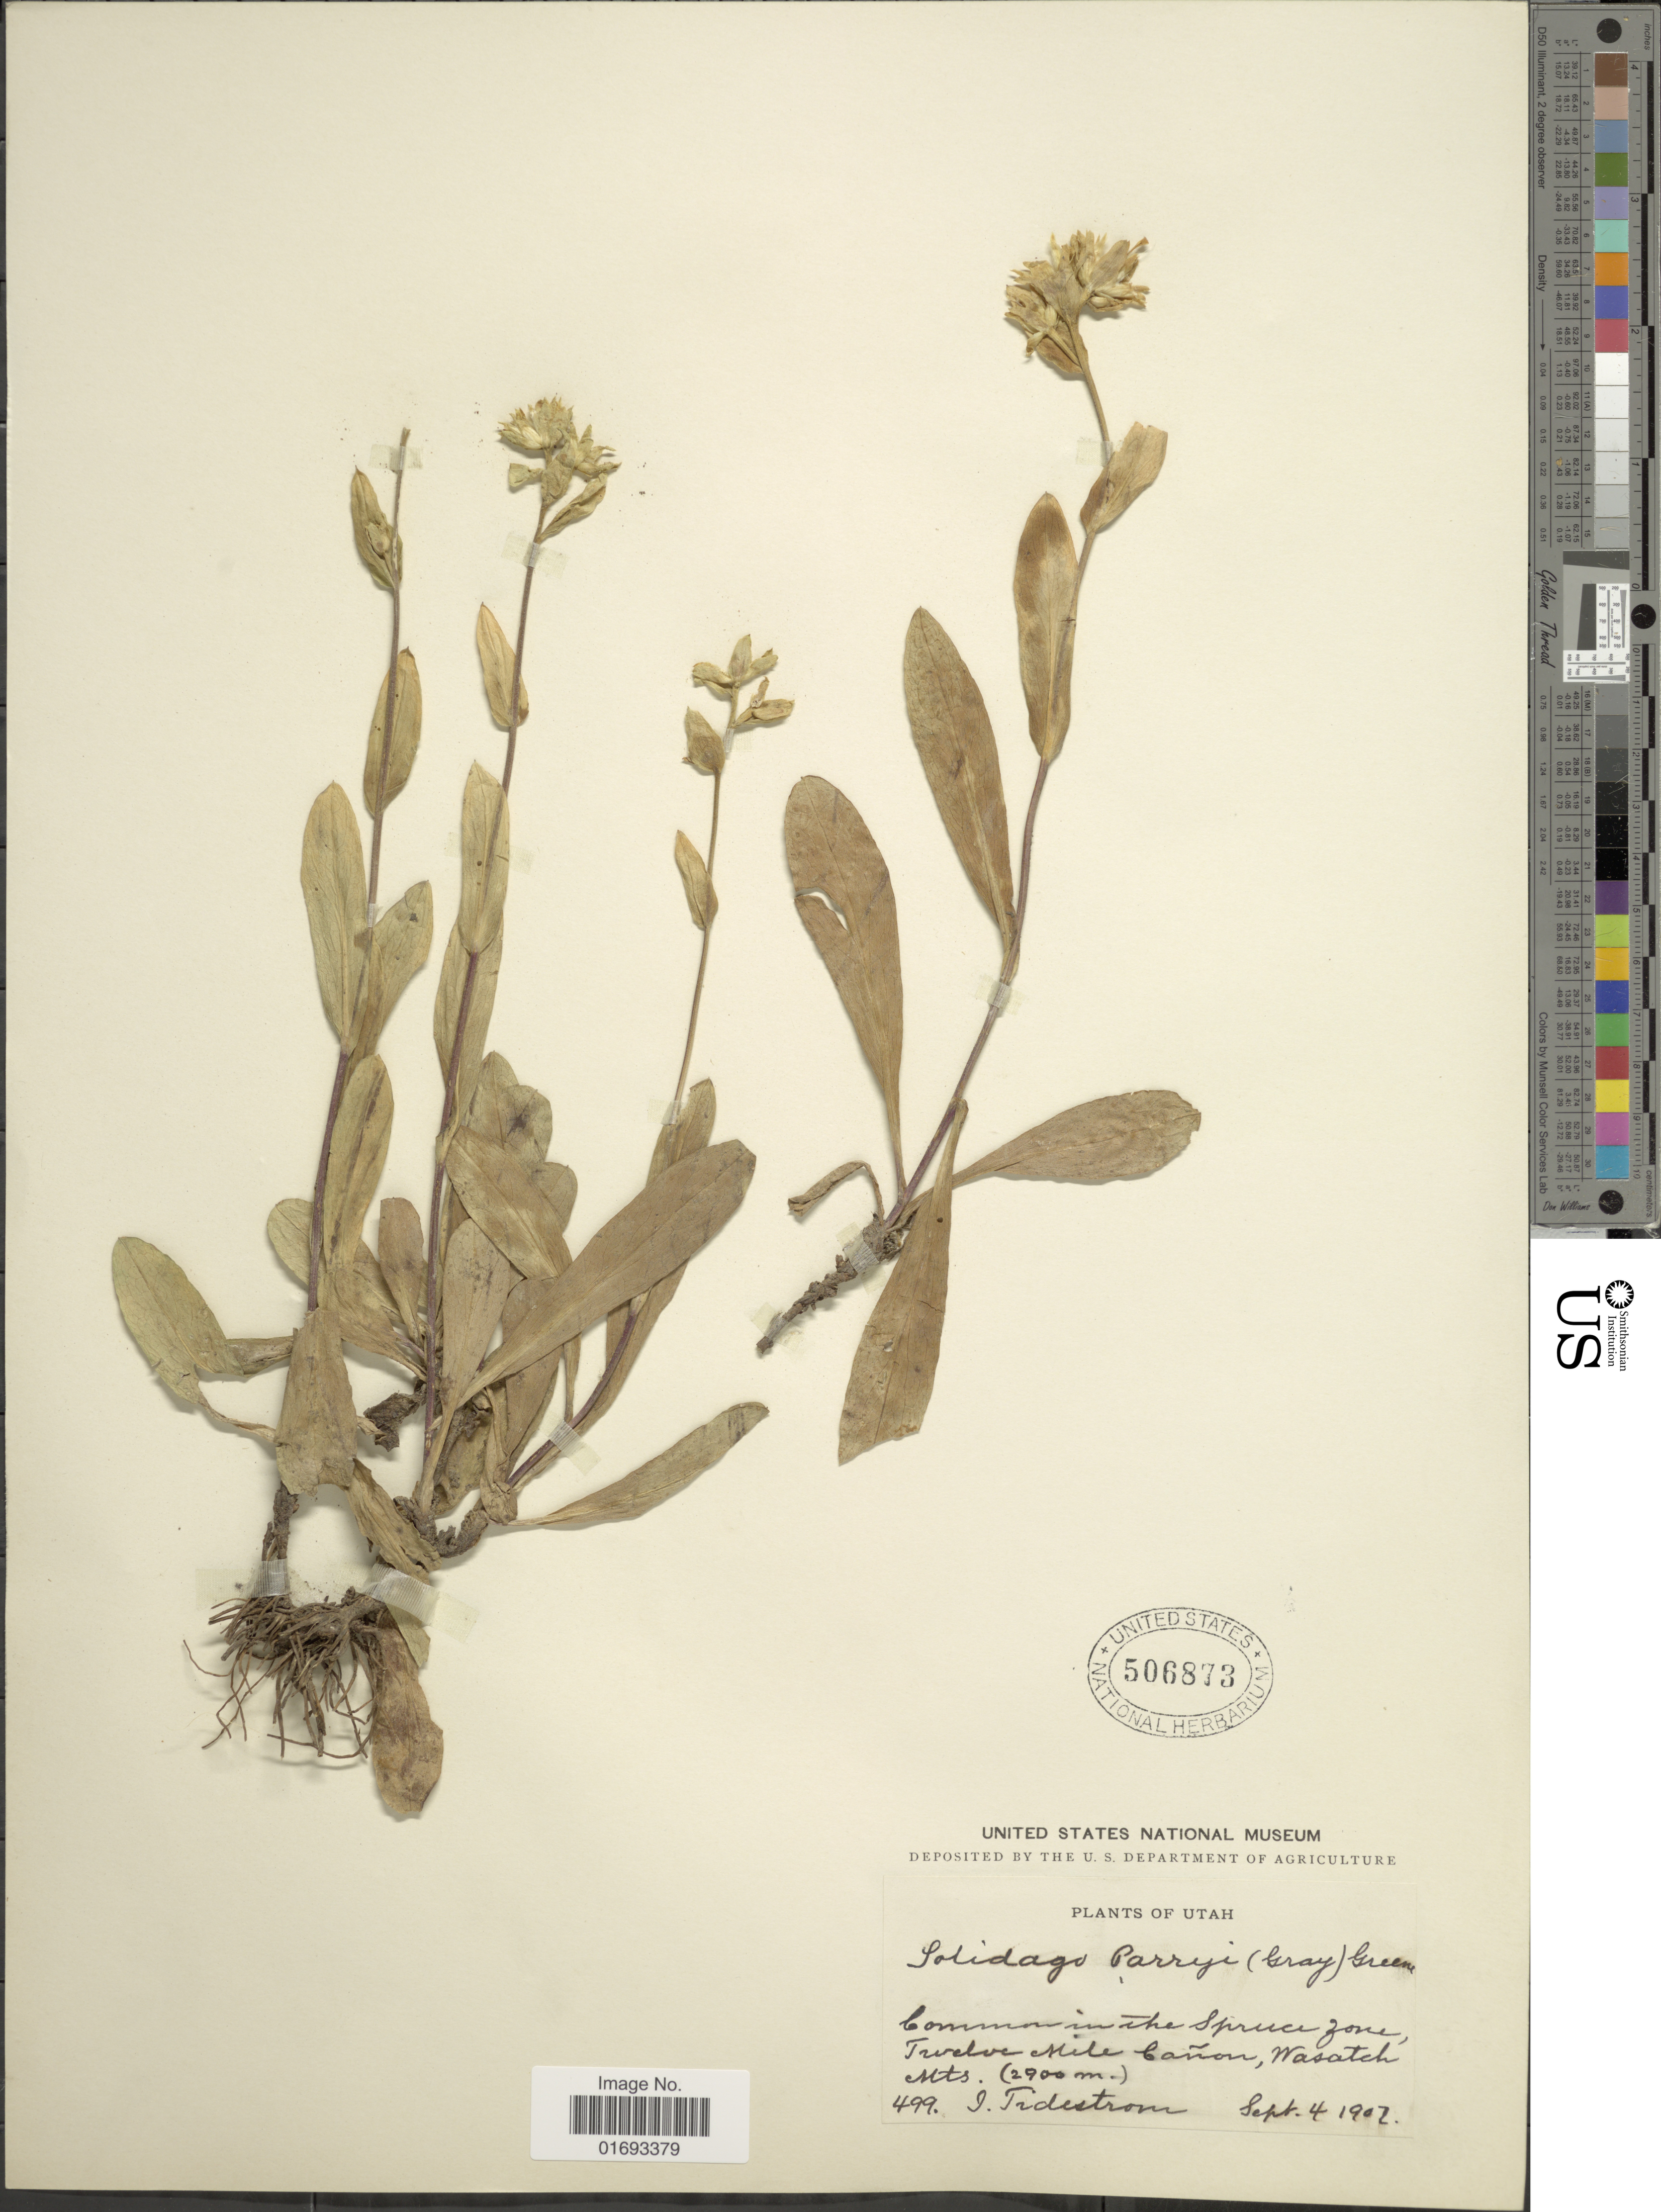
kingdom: Plantae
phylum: Tracheophyta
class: Magnoliopsida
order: Asterales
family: Asteraceae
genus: Oreochrysum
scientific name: Oreochrysum parryi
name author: (A. Gray) Rydb.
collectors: I. F. Tidestrom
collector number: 499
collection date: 1902-09-04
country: United States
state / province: Utah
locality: Common in the spruce zone, Twelve Mile Cañon,Wasatch Mts..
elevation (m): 2900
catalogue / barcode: US 506873